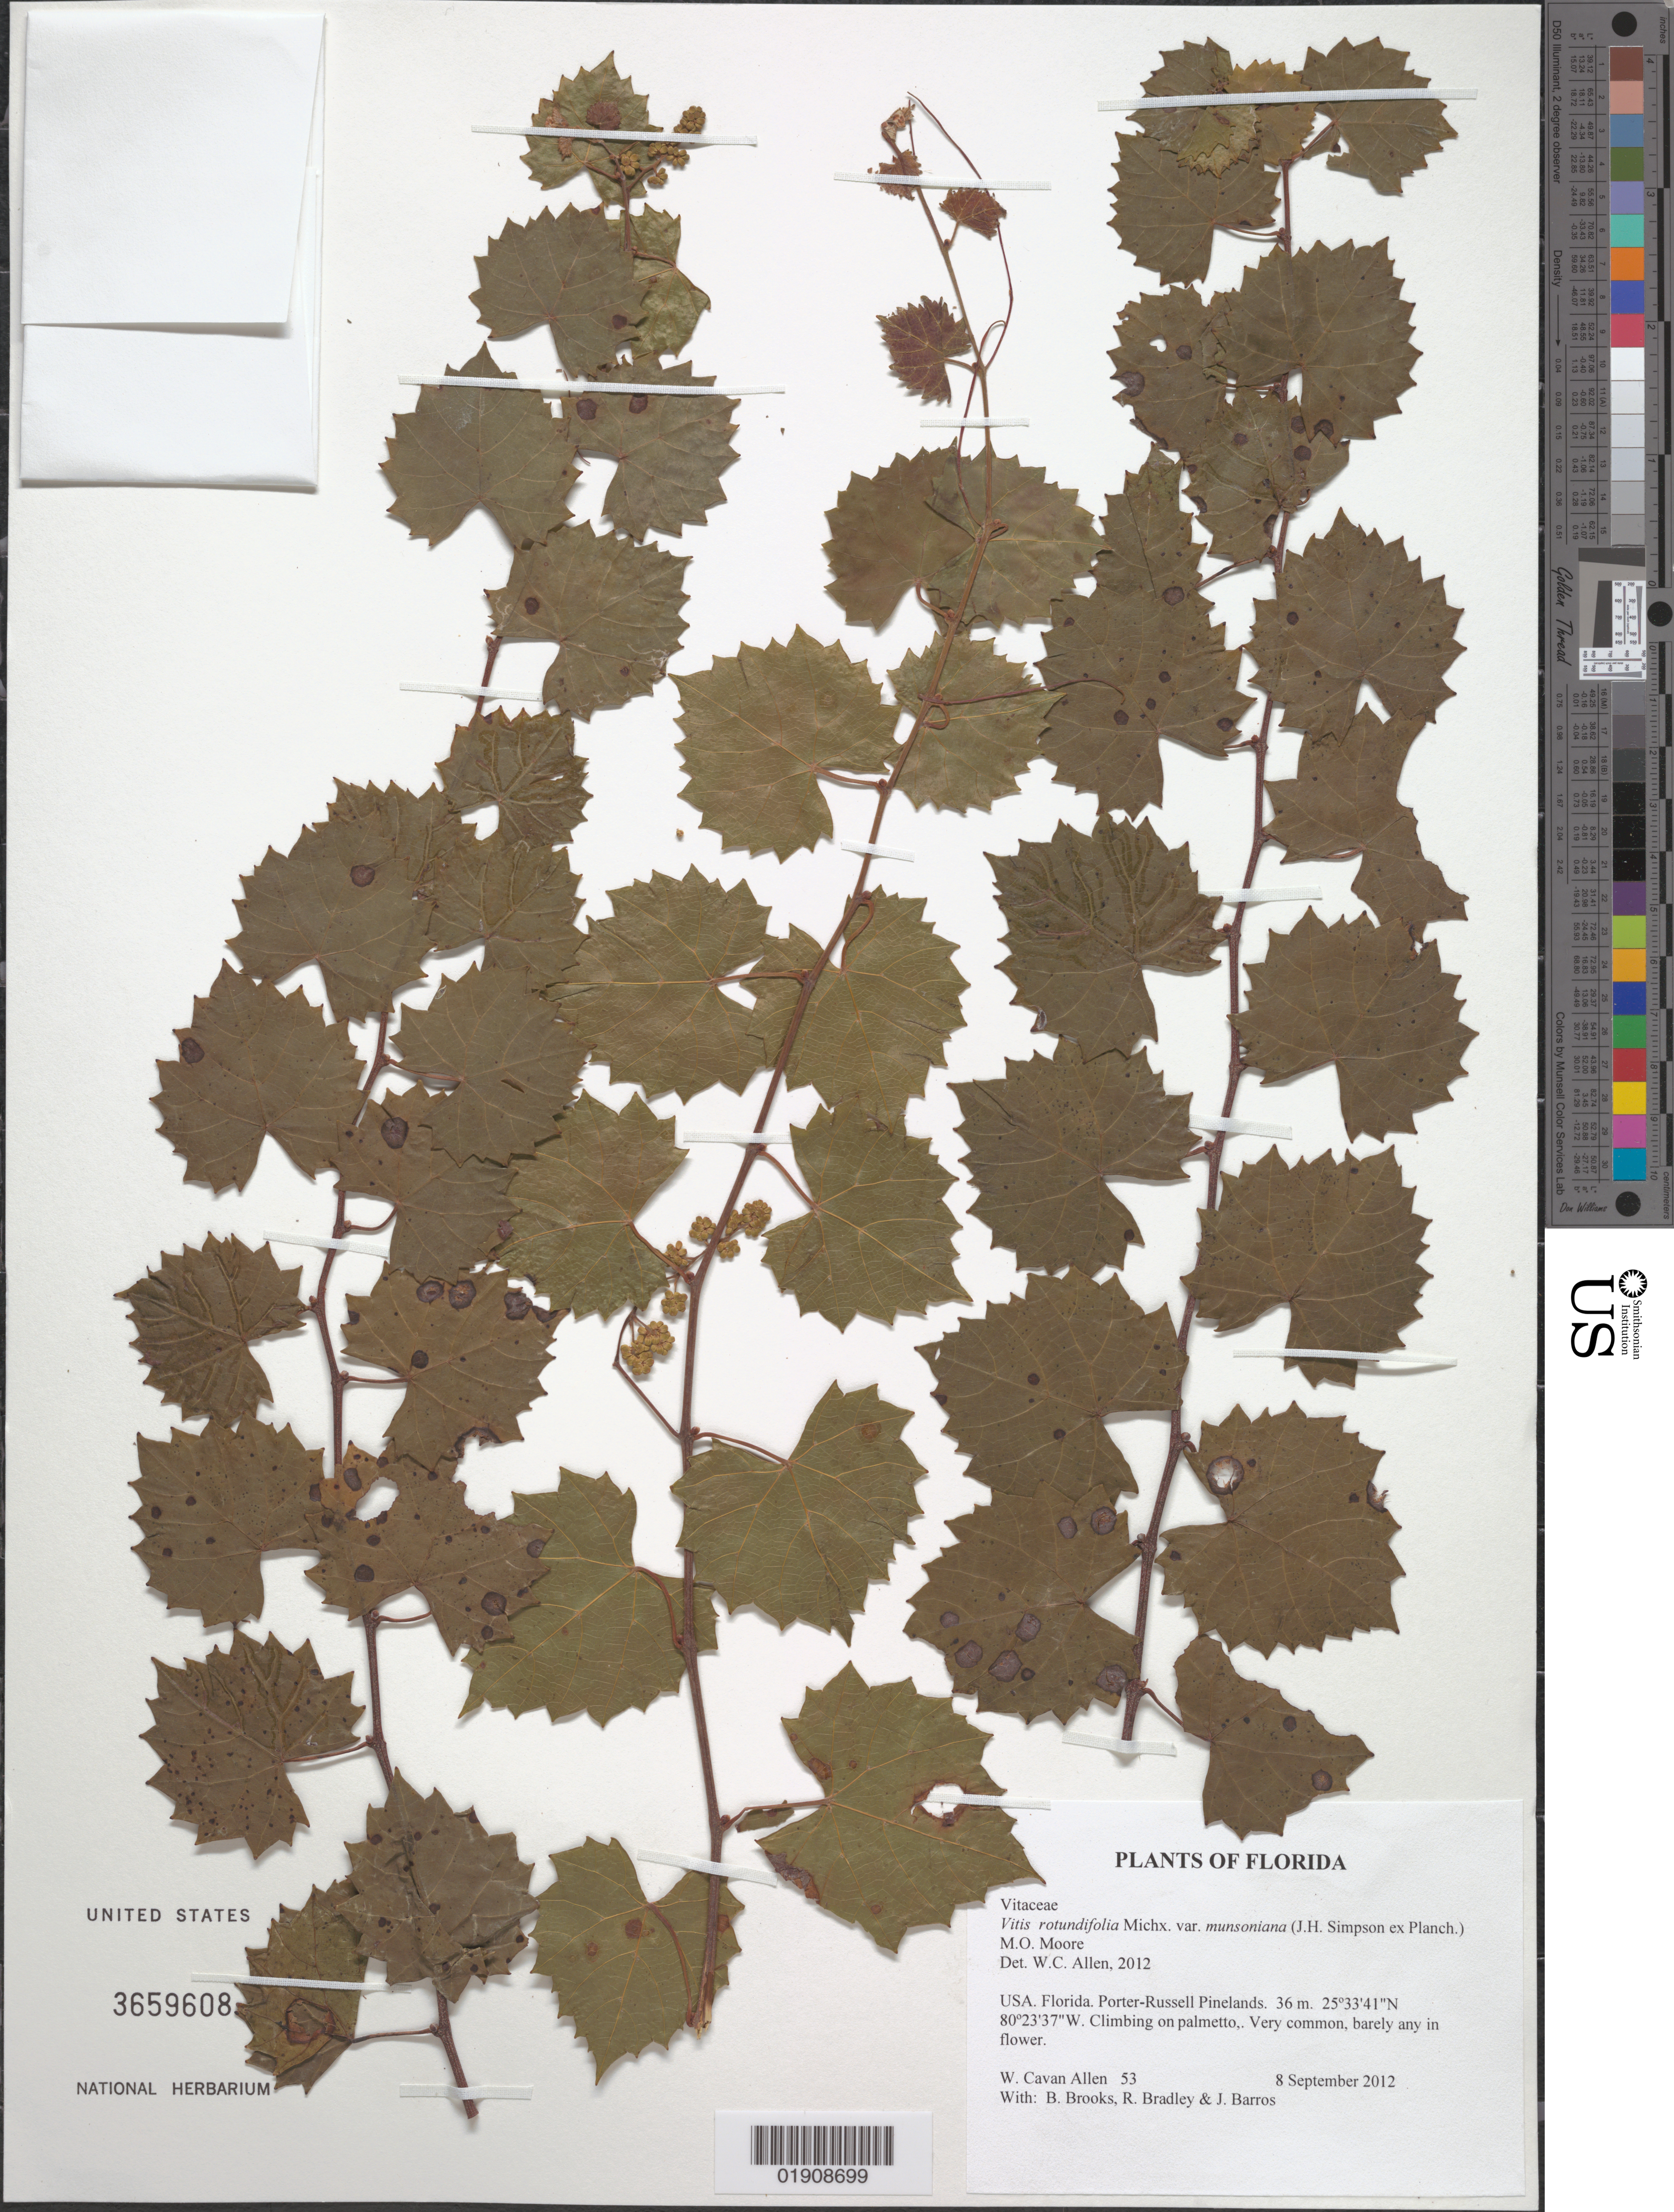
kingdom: Plantae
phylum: Tracheophyta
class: Magnoliopsida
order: Vitales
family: Vitaceae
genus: Vitis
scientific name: Vitis rotundifolia var. munsoniana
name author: (J.H. Simpson ex Munson) M.O. Moore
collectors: W. C. Allen, B. Brooks, R. Bradley & J. Barros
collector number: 53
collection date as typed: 8 September 2012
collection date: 2012-09-08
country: United States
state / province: Florida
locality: Porter-Russell Pinelands.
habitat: Climbing on palmetto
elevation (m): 36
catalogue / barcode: US 3659608